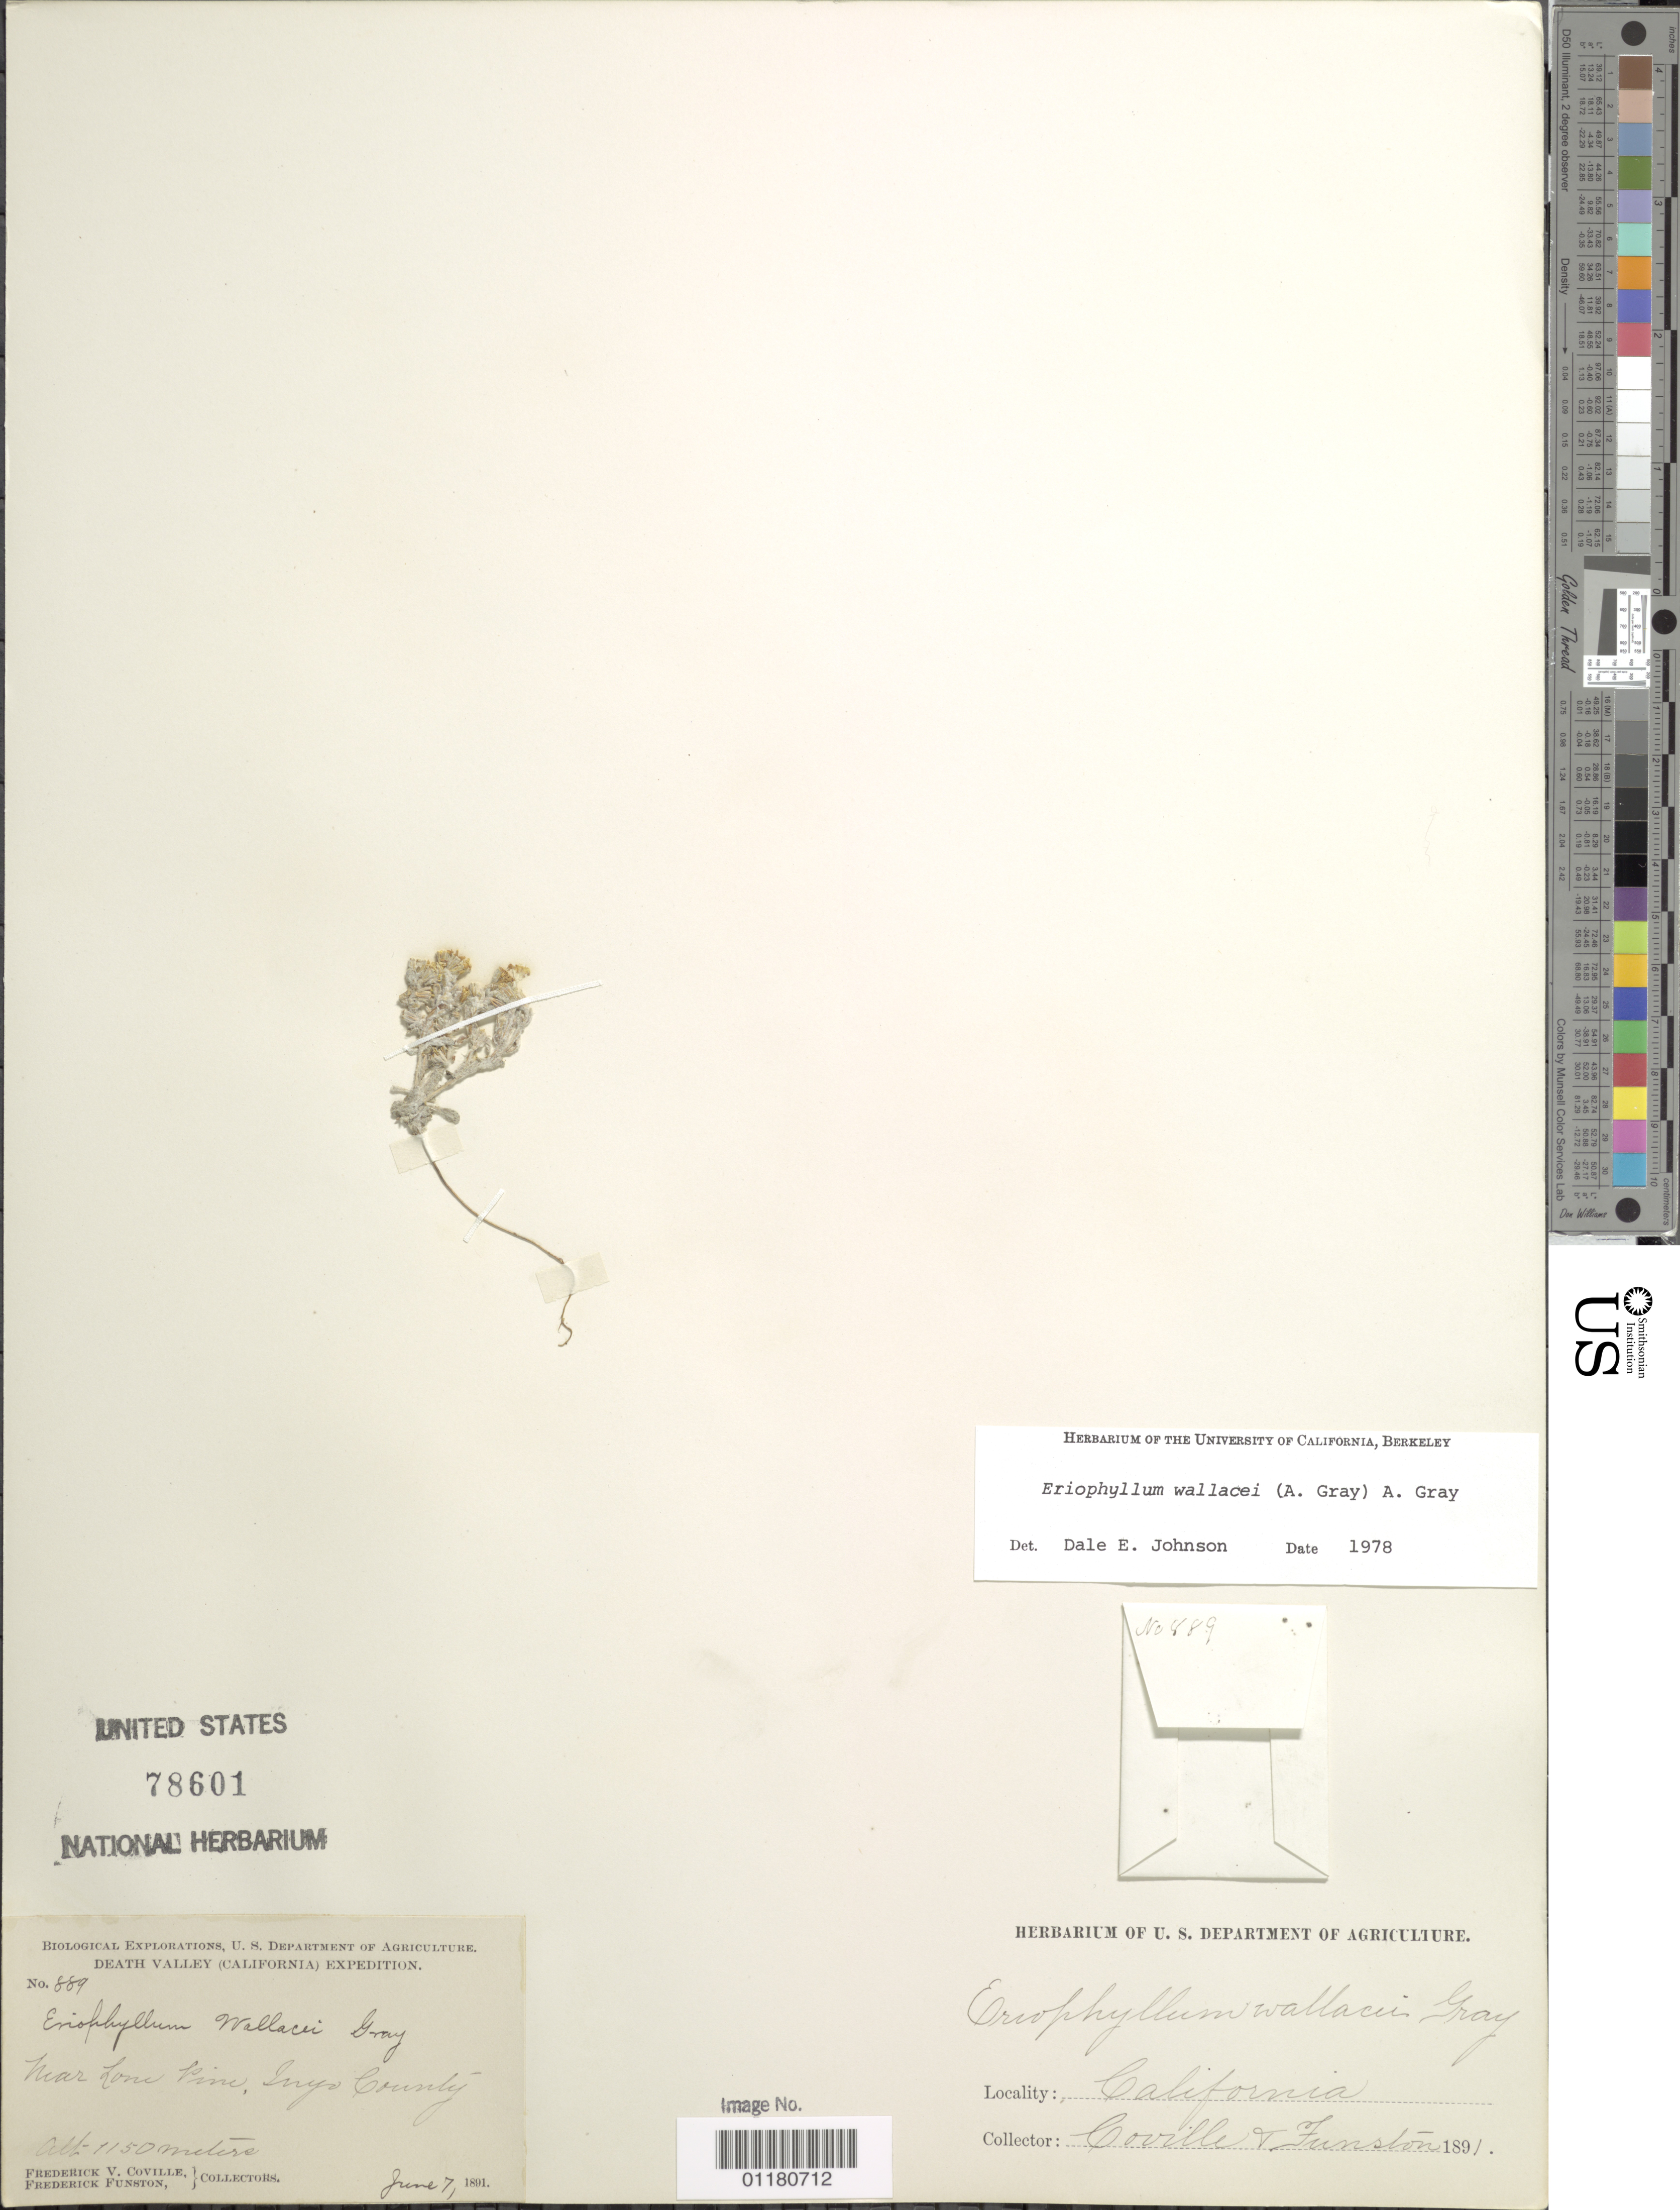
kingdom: Plantae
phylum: Tracheophyta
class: Magnoliopsida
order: Asterales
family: Asteraceae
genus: Eriophyllum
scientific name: Eriophyllum wallacei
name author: (A. Gray) A. Gray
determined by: Johnson, D. E.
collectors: F. V. Coville & F. Funston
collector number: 889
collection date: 1891-06-07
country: United States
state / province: California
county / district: Inyo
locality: near Lone Pine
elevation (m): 1150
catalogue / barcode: US 78601